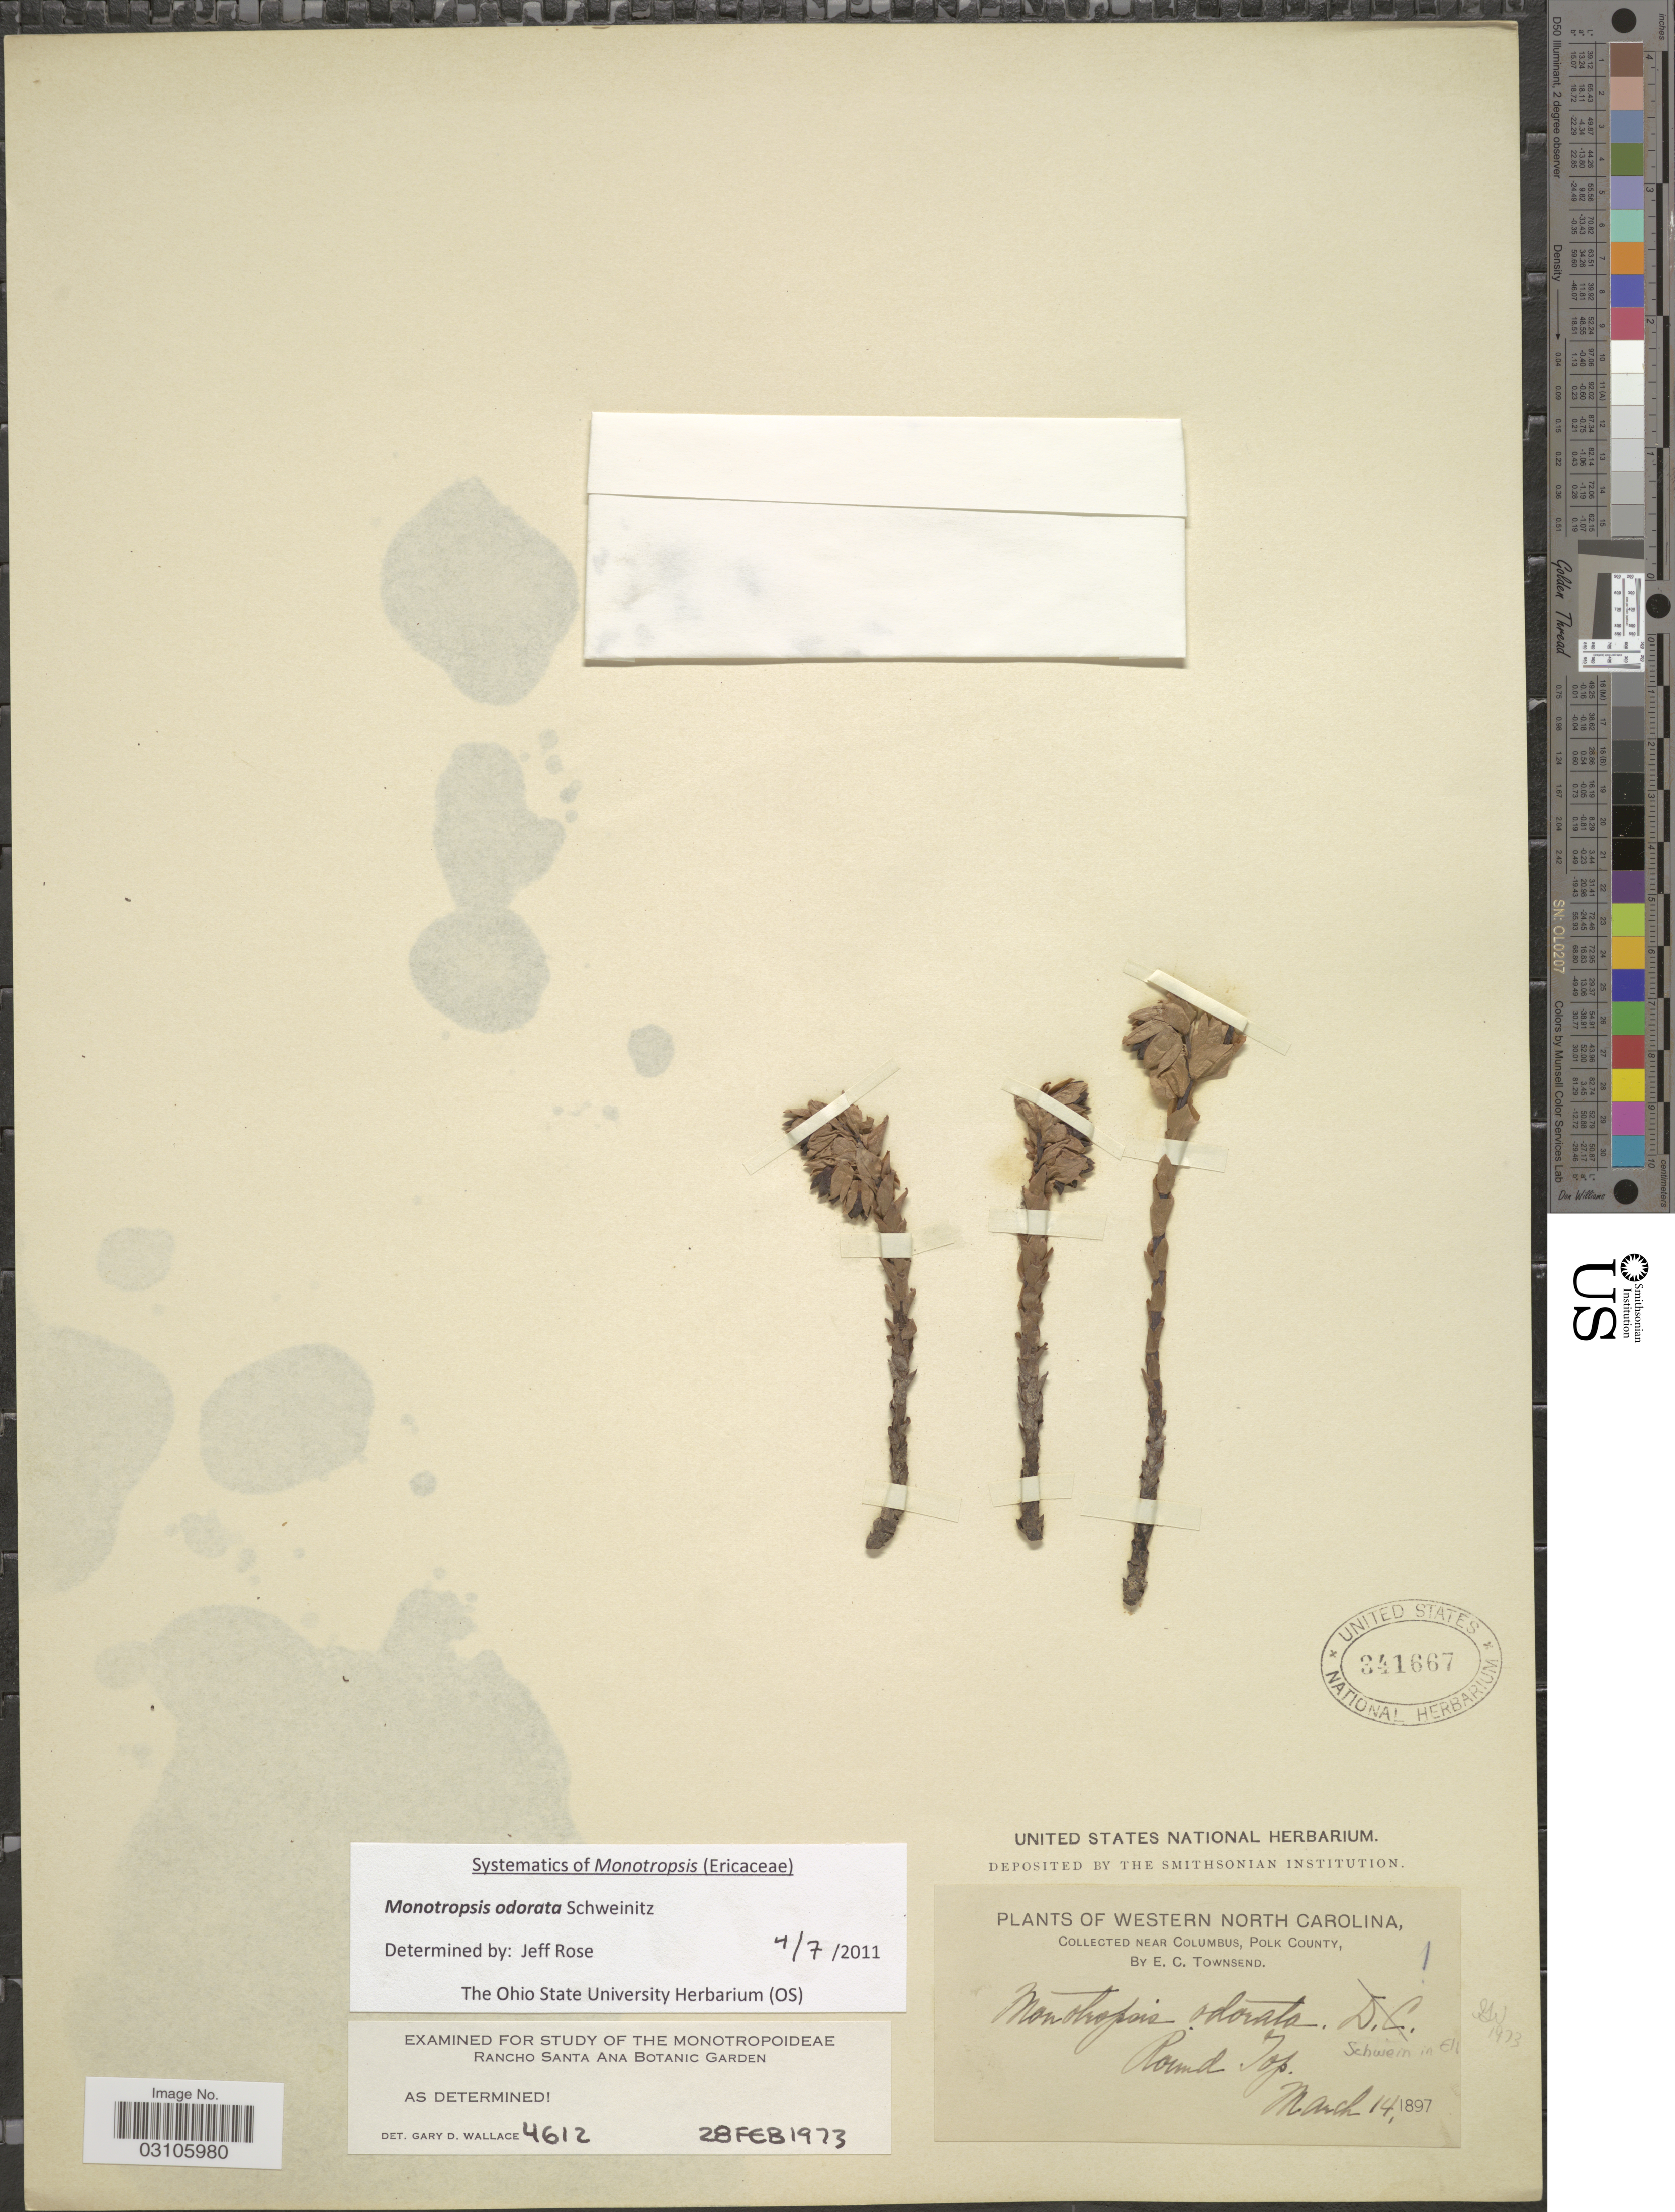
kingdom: Plantae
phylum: Tracheophyta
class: Magnoliopsida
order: Ericales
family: Ericaceae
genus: Monotropsis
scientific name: Monotropsis odorata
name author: Schwein. ex Elliott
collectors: E. C. Townsend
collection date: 1897-03-14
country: United States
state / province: North Carolina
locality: Western North Carolina. Near Columbus, Polk County. Round Top.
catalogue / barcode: US 341667